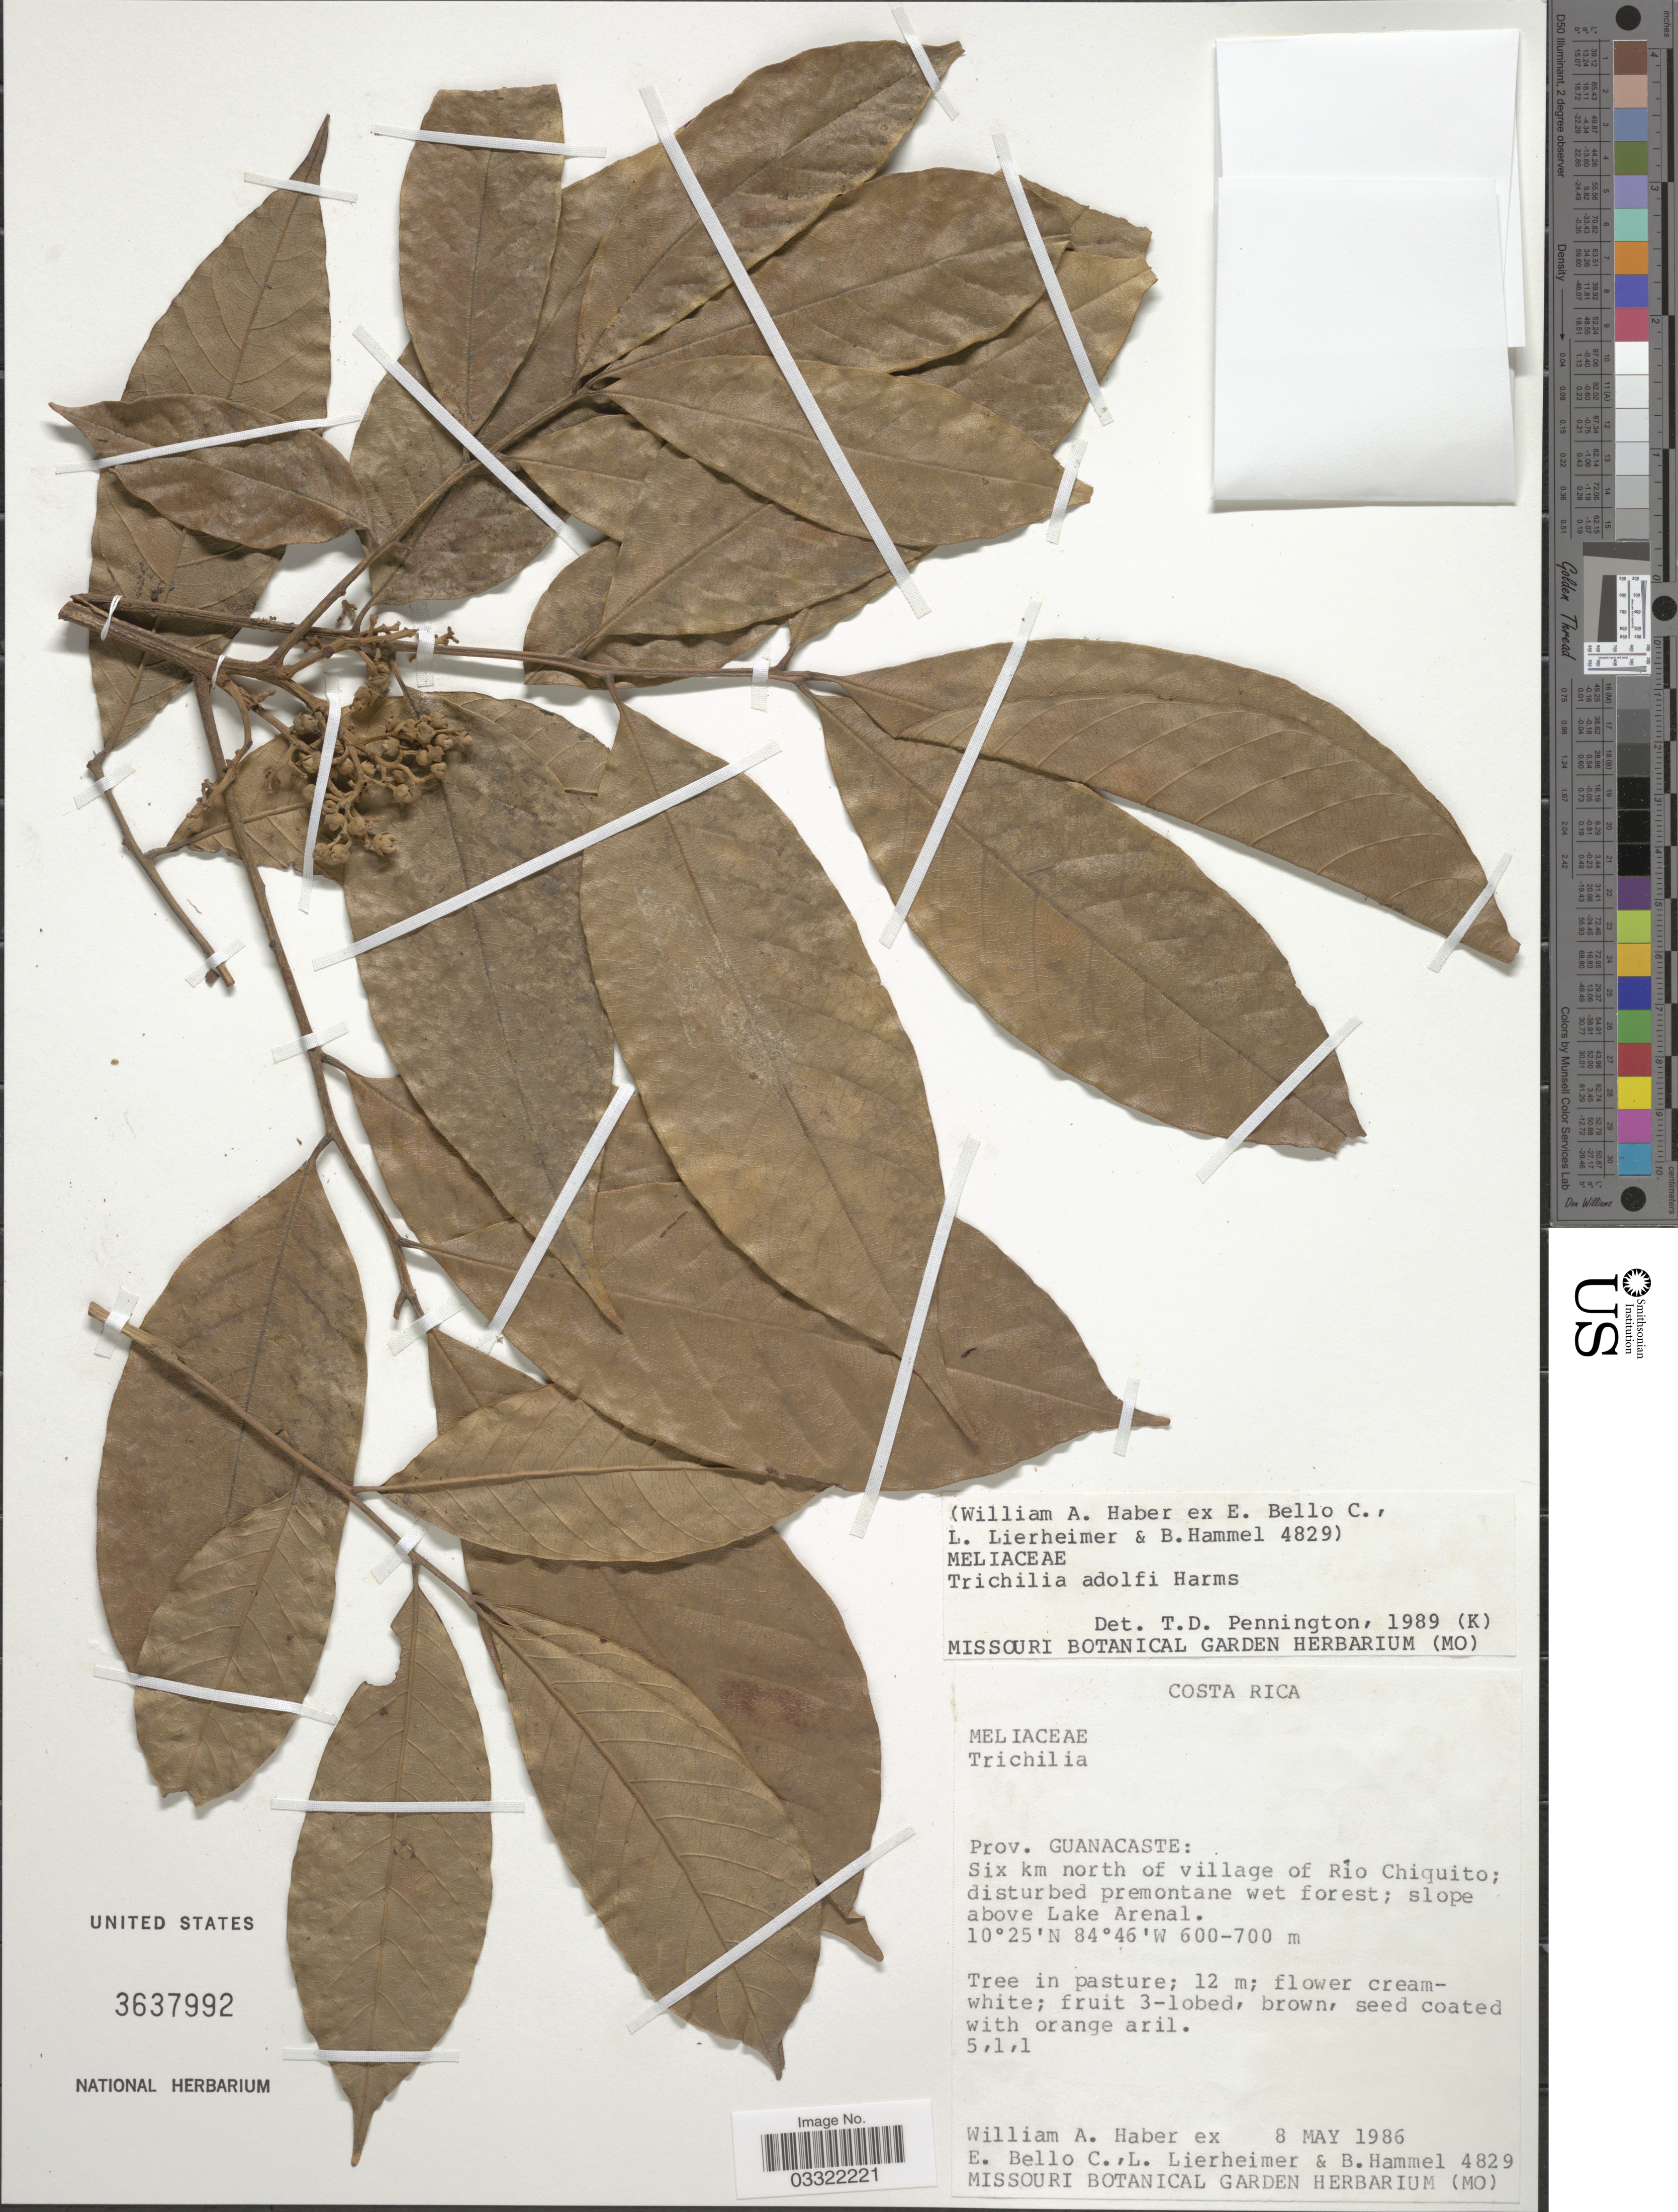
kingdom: Plantae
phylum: Tracheophyta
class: Magnoliopsida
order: Sapindales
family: Meliaceae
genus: Trichilia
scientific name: Trichilia adolfi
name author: Harms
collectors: W. A. Haber, E. Bello C., L. Lierheimer & B. Hammel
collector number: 4829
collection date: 1986-05-08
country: Costa Rica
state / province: Guanacaste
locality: Six km north of village of Rio Chiquito; disturbed premontane wet forest; slope above Lake Arenal.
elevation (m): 600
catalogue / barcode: US 3637992